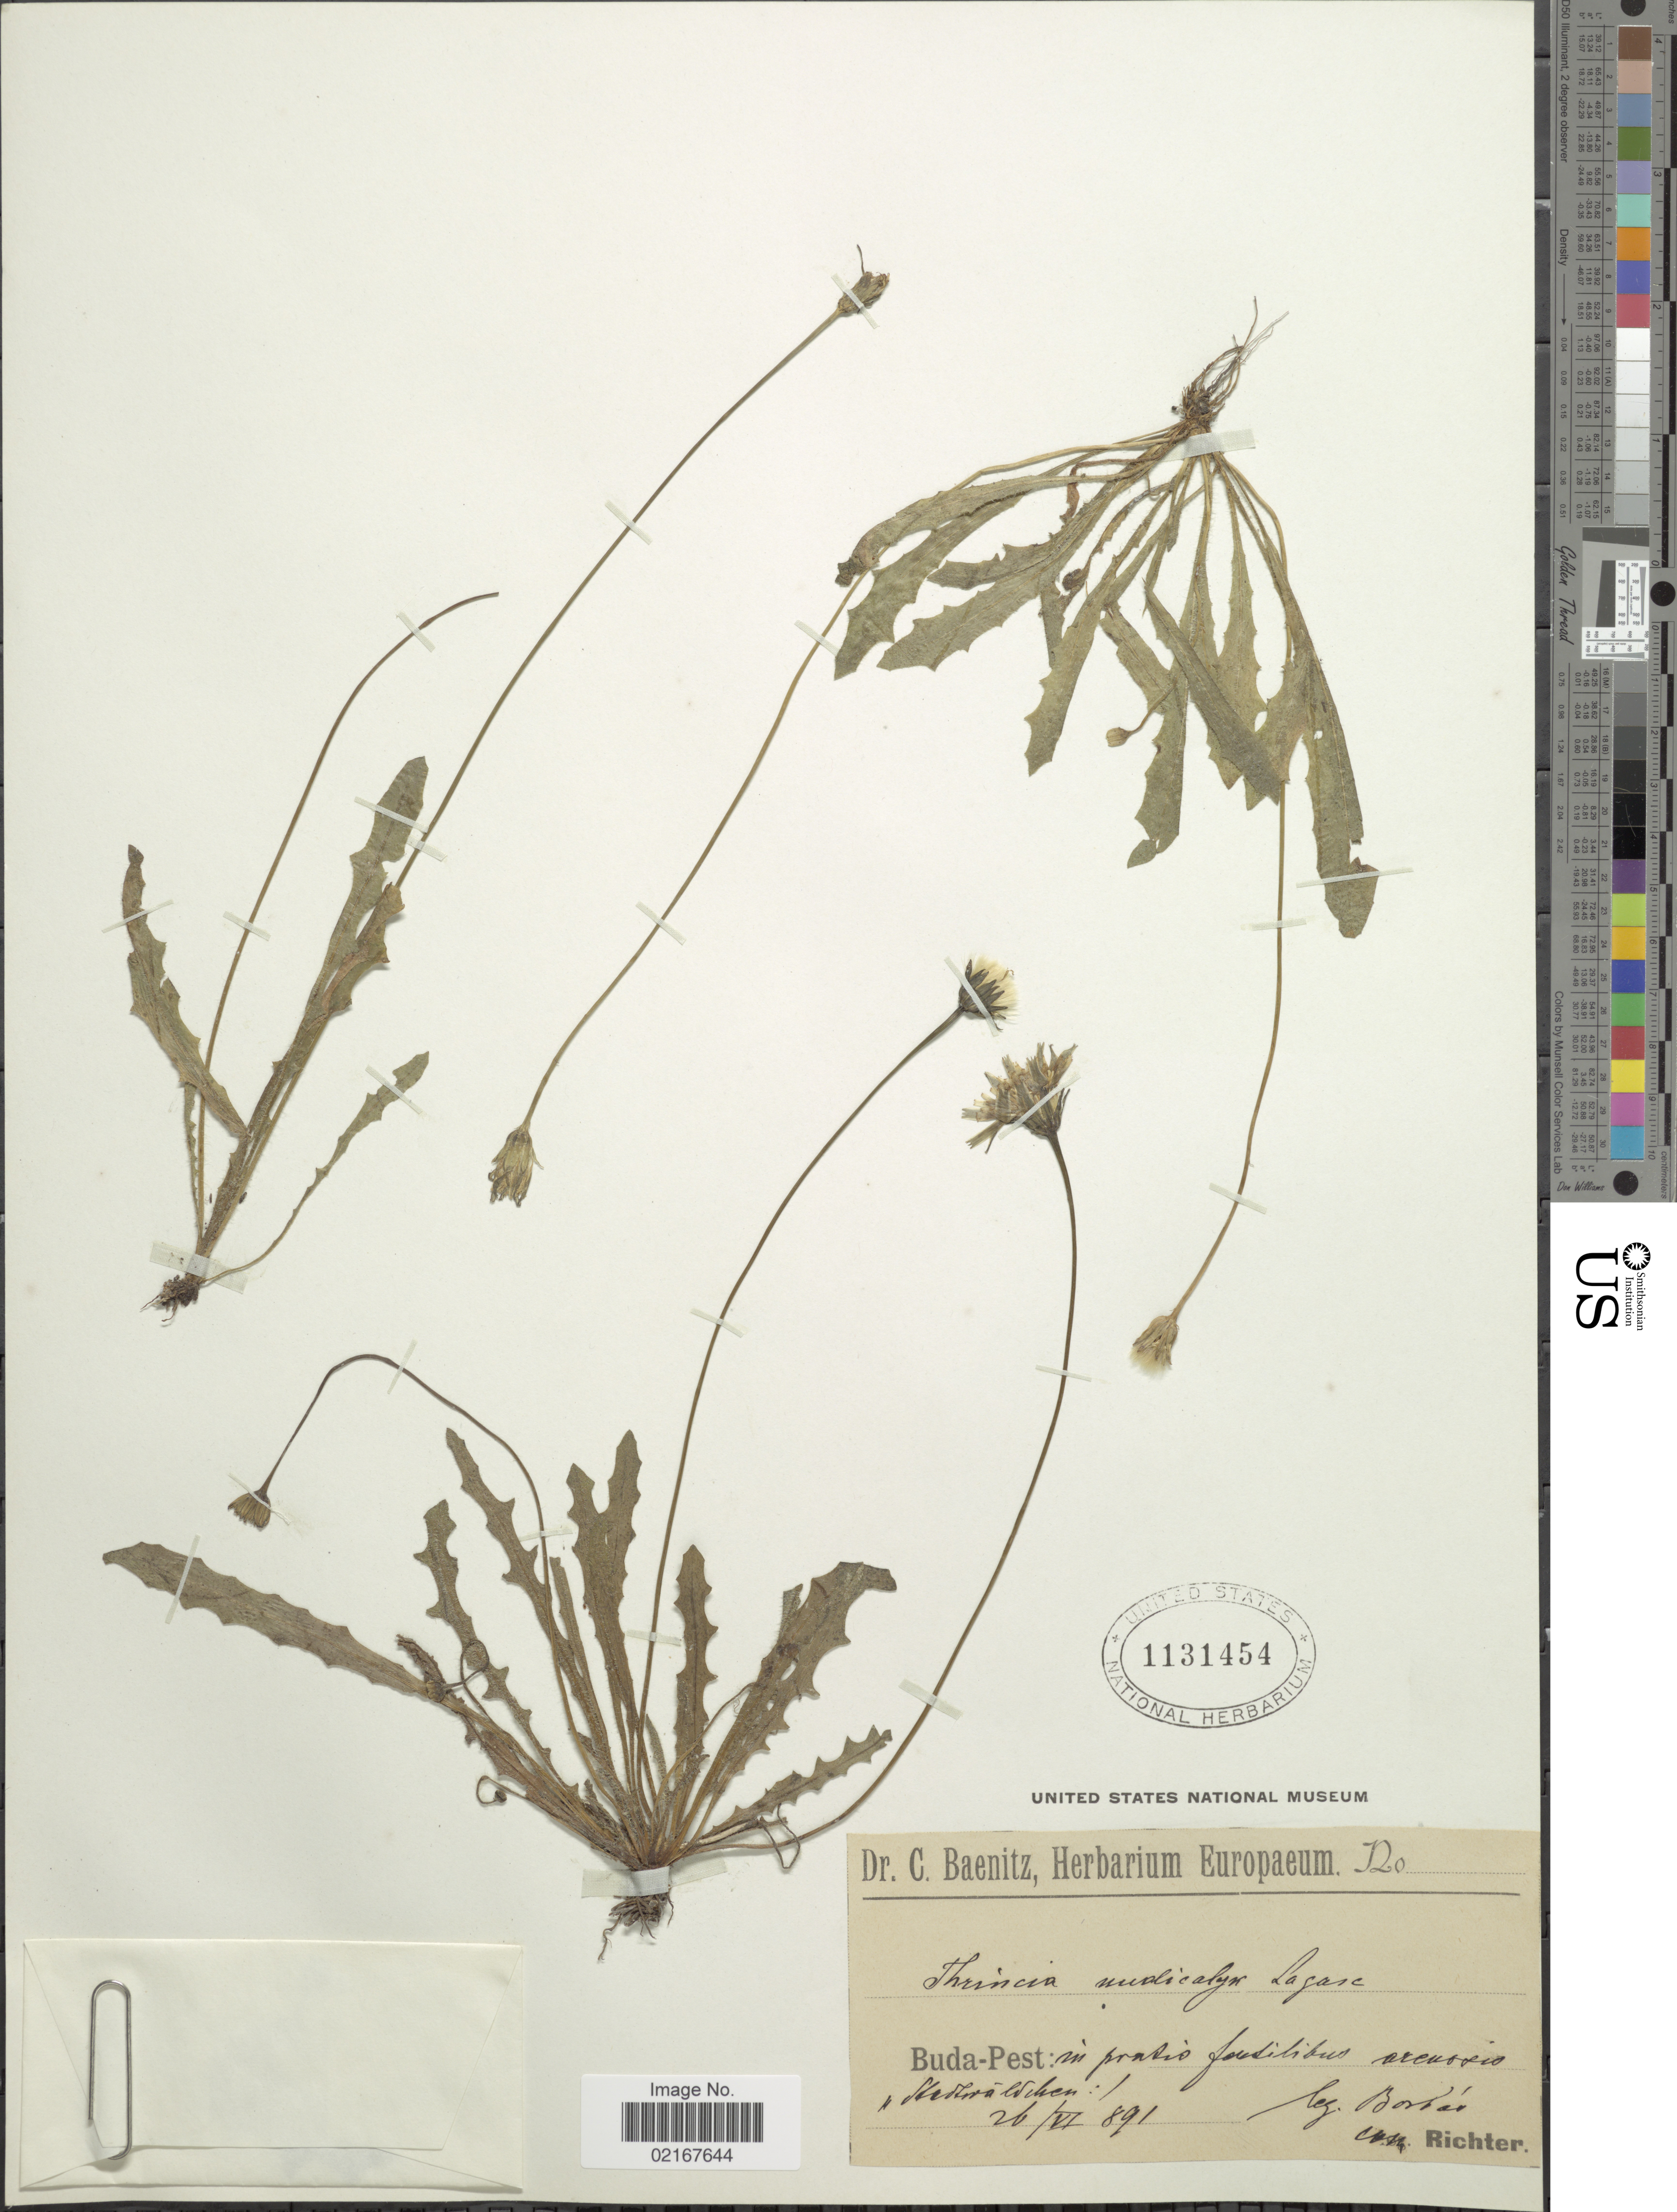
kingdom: Plantae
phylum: Tracheophyta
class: Magnoliopsida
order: Asterales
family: Asteraceae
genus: Leontodon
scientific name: Leontodon saxatilis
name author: Lam.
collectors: -. Bordas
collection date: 1891-06-26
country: Hungary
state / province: Budapest, Capital District of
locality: Buda-Pest, [illegible text]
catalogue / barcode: US 1131454